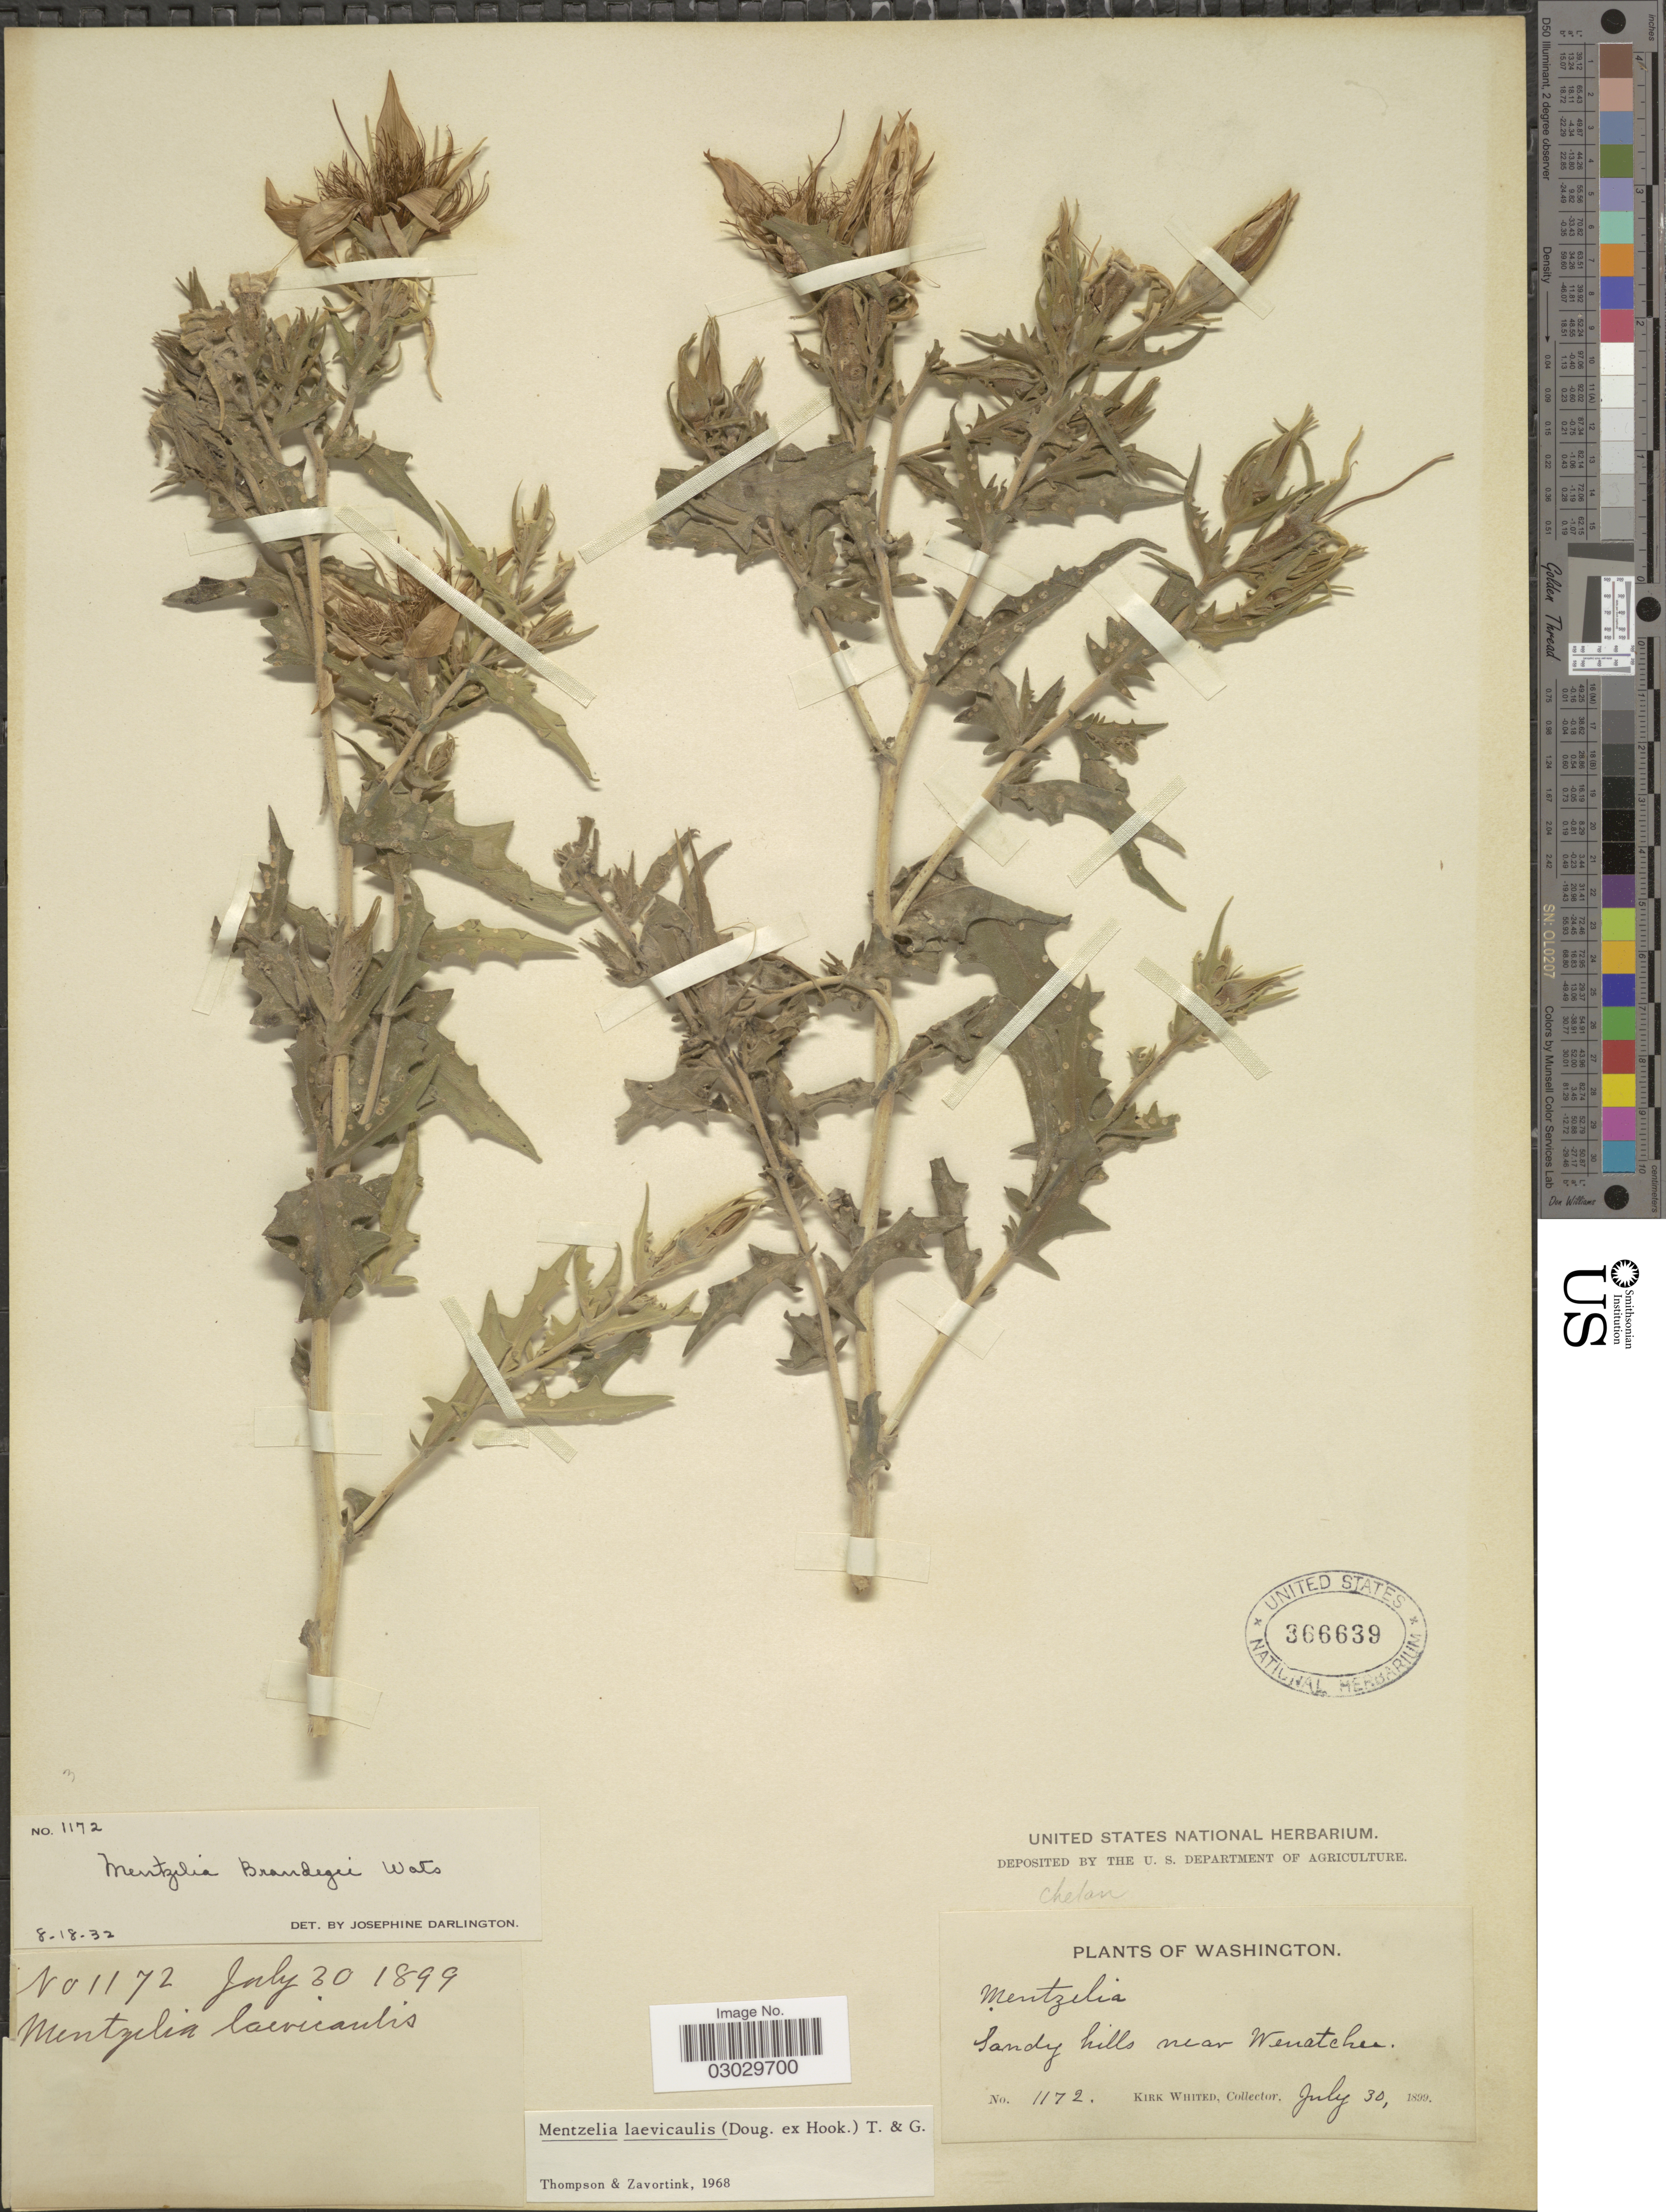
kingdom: Plantae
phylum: Tracheophyta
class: Magnoliopsida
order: Cornales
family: Loasaceae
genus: Mentzelia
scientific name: Mentzelia laevicaulis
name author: (Douglas ex Hook.) Torr. & A. Gray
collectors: K. Whited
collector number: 1172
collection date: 1899-07-30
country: United States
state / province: Washington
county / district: Chelan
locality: Sandy hills near Wenatchee.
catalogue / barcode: US 366639